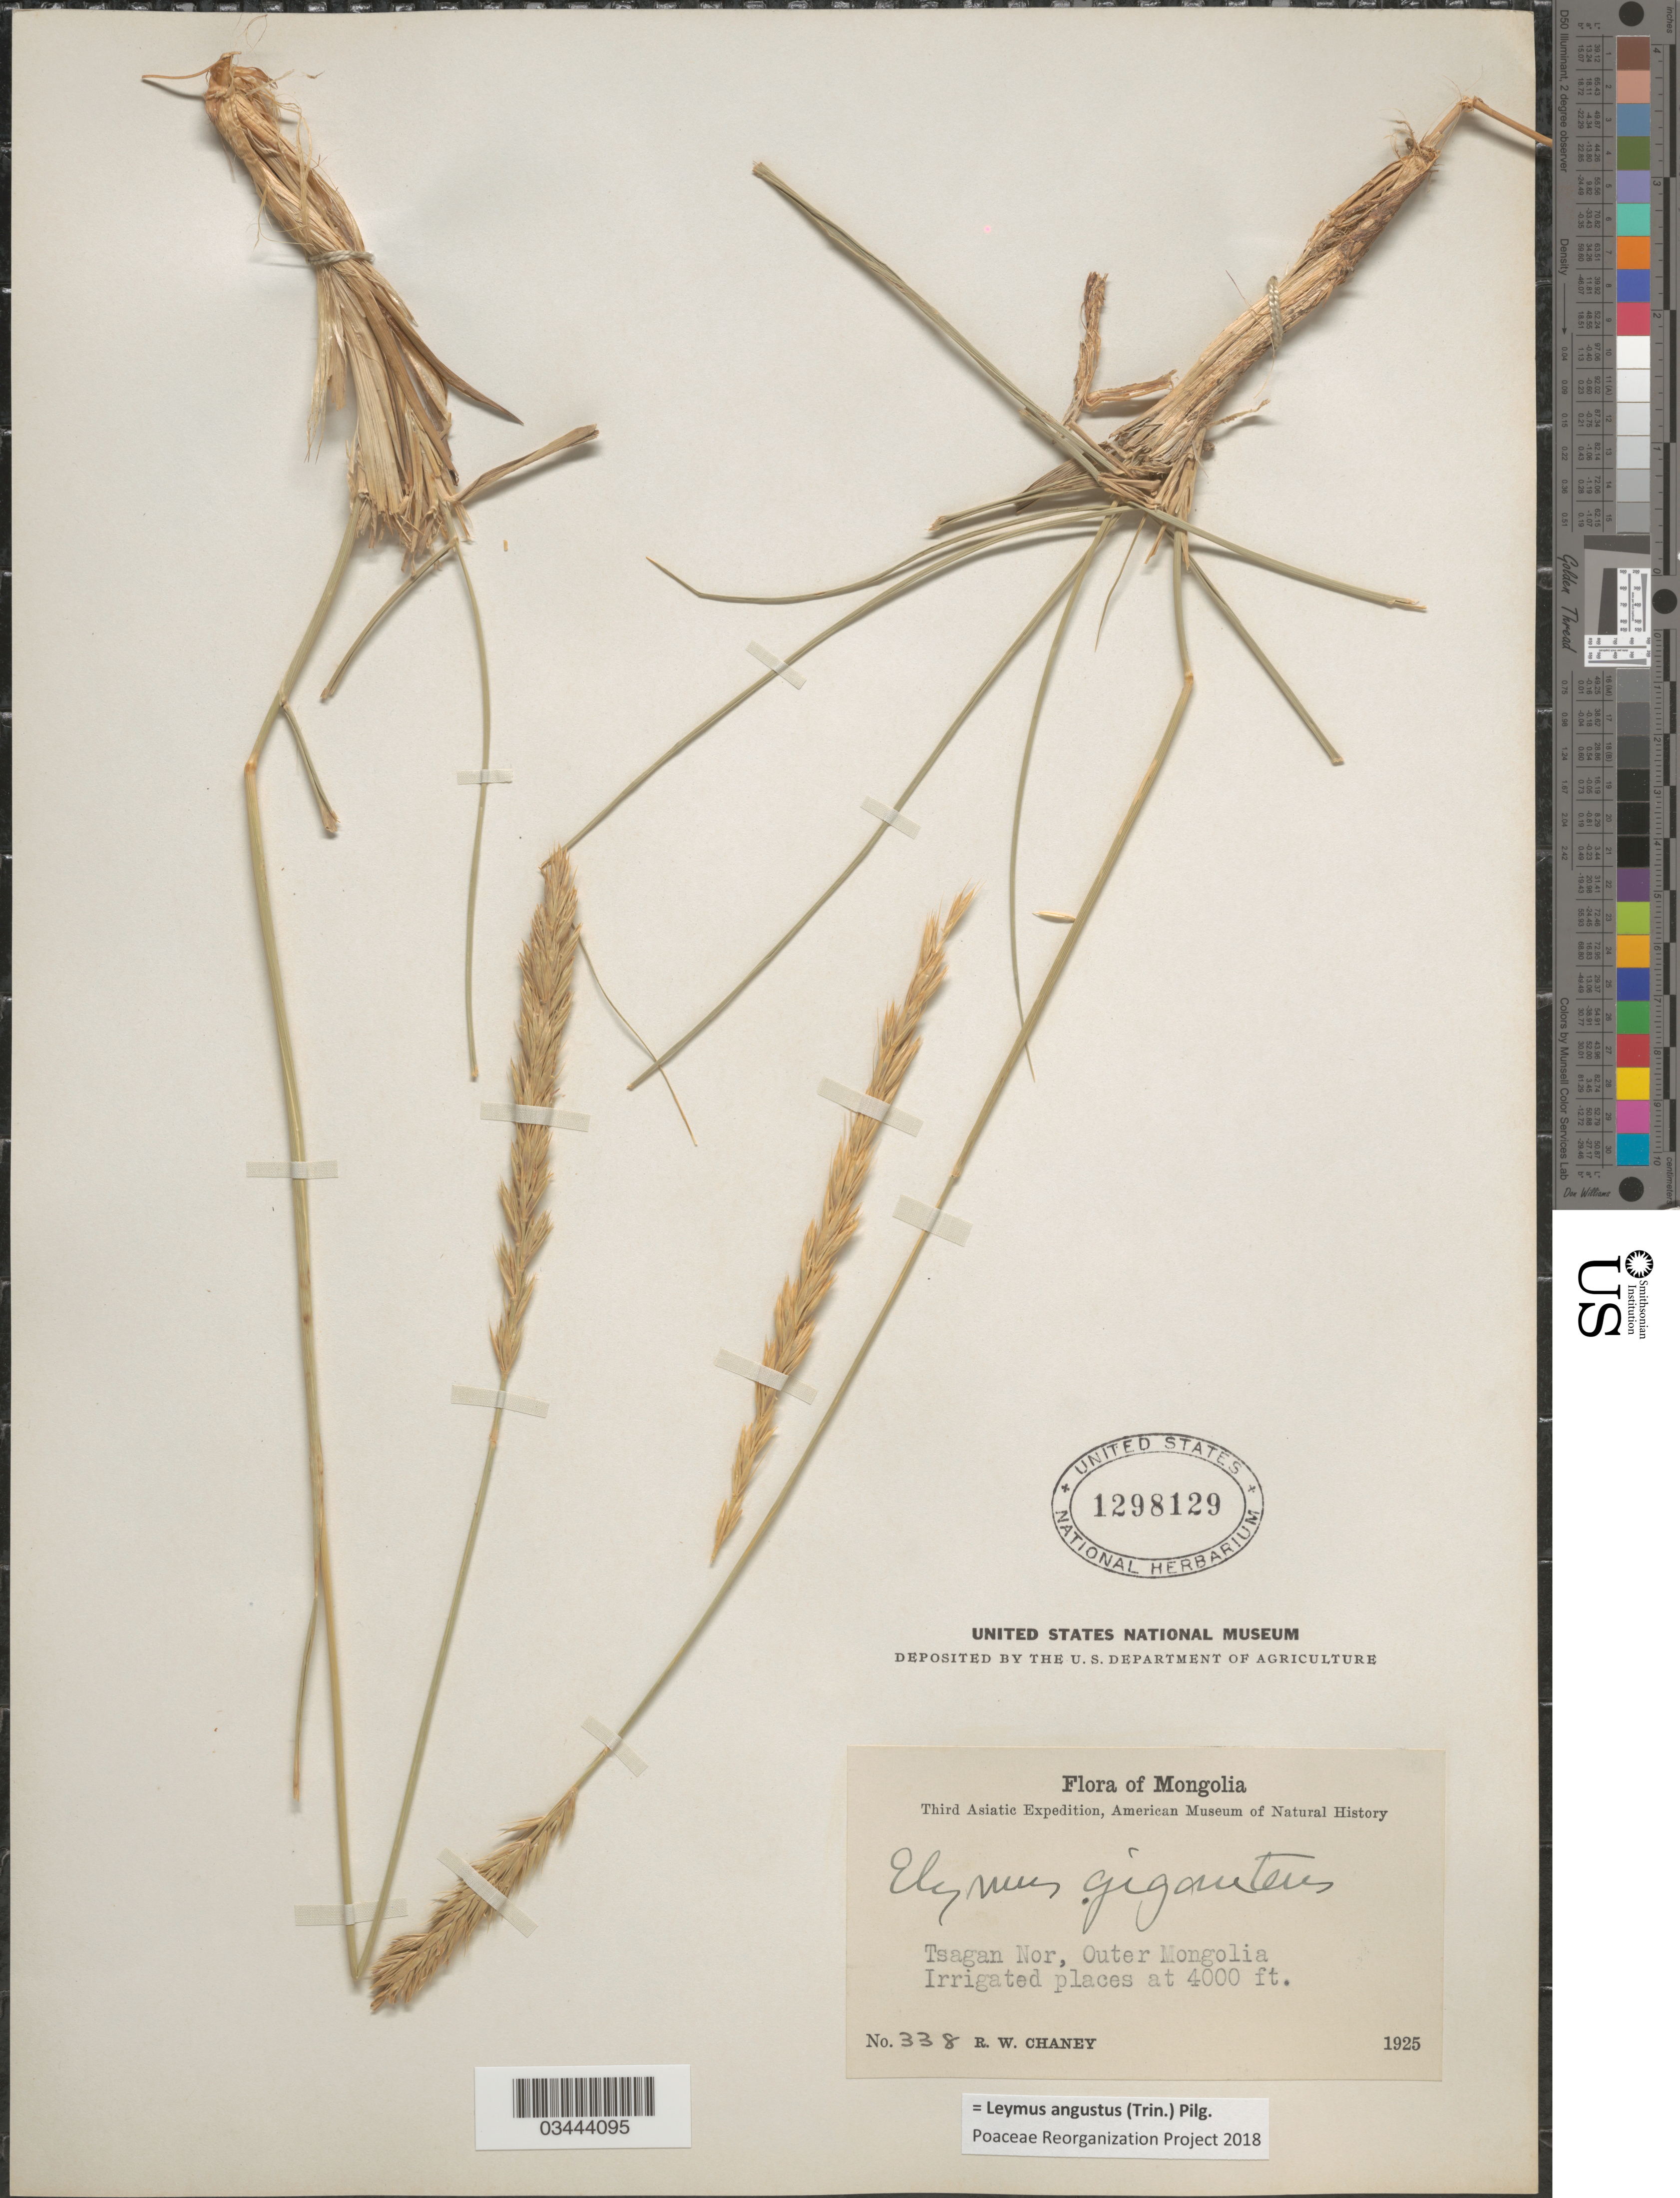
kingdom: Plantae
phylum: Tracheophyta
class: Liliopsida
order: Poales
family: Poaceae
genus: Leymus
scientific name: Leymus angustus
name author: (Trin.) Pilg.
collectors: R. Chaney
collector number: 338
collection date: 1925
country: Mongolia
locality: Mongolia. Third Asiatic Expedition. Tsagan Nor, Outer Mongolia. Irrigated places.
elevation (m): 1219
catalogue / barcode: US 1298129